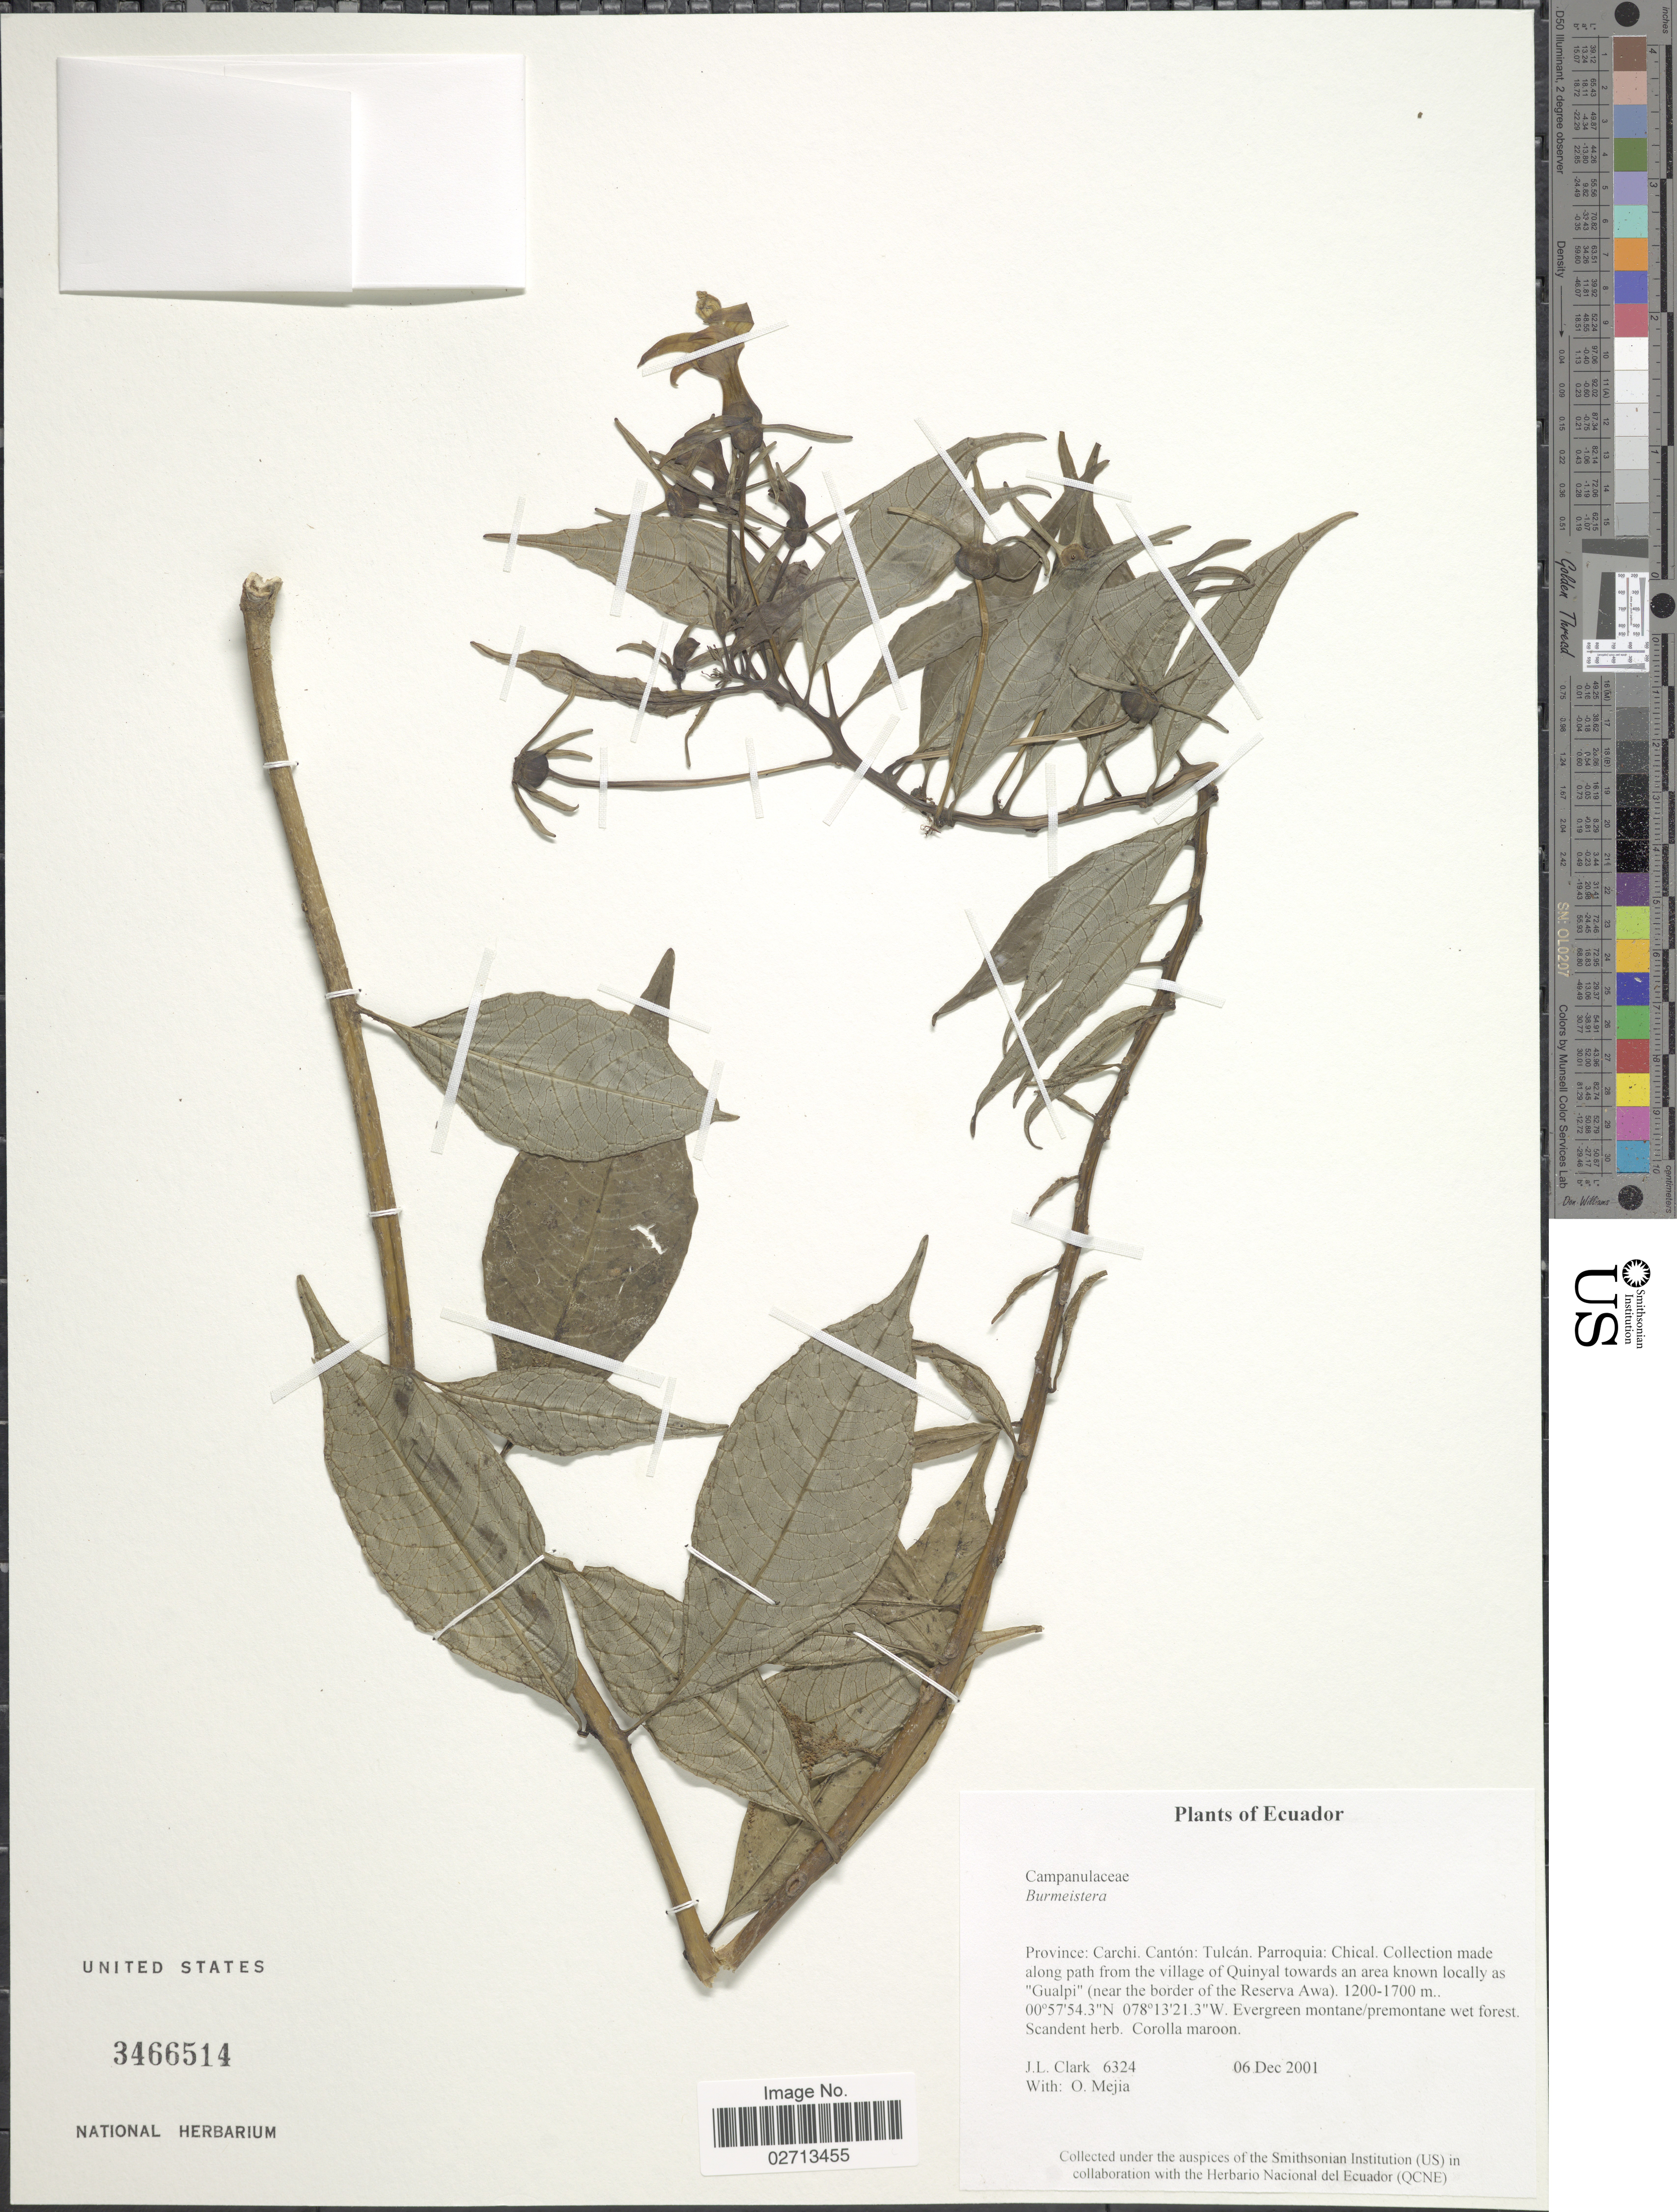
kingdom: Plantae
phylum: Tracheophyta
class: Magnoliopsida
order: Asterales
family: Campanulaceae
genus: Burmeistera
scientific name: Burmeistera sp.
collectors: J. L. Clark & O. Mejia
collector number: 6324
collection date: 2001-12-06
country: Ecuador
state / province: Carchi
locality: Canton: Tulcan. Parroquia: Chical. Collection made along path from the village of Quinyal towards an area known locally as "Gualpi"(near the border of the Reserva Awa).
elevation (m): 1200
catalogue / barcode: US 3466514